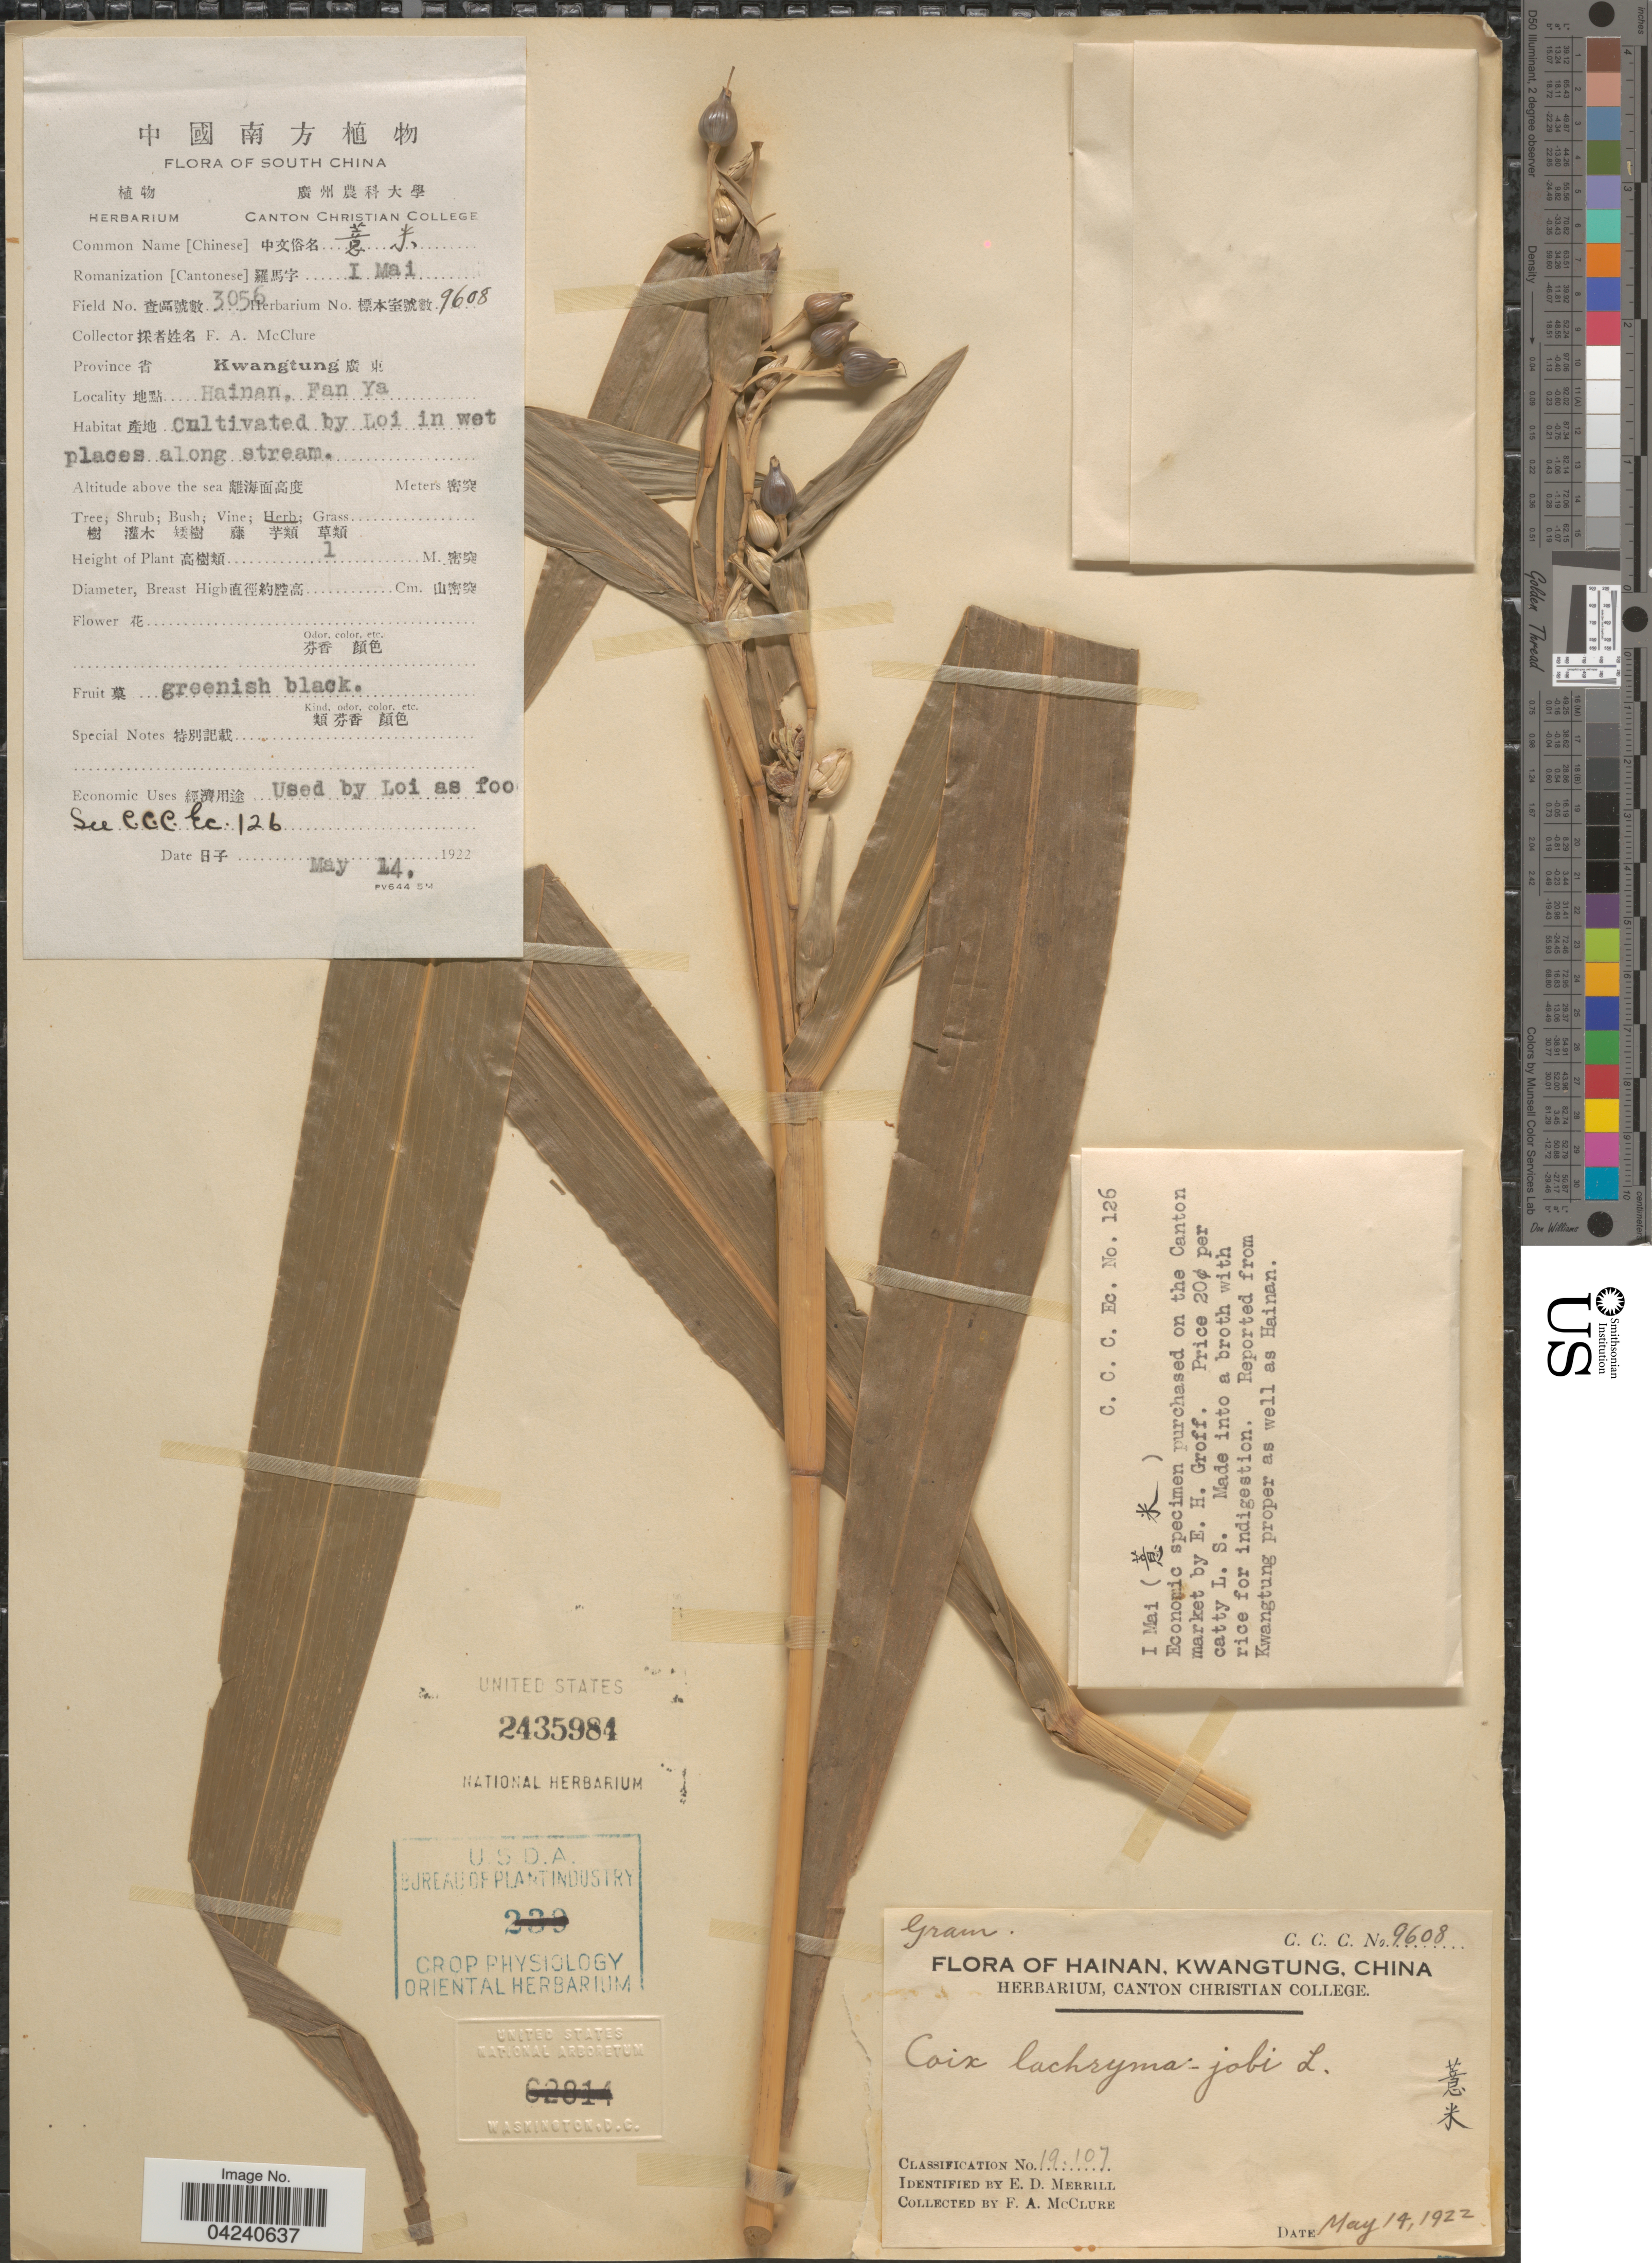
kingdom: Plantae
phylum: Tracheophyta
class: Liliopsida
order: Poales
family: Poaceae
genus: Coix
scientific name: Coix lacryma-jobi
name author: L.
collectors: F. A. McClure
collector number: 3056/9608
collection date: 1922-05-14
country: China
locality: South China. Province [Foreign script] Kwangtung [Foreign script]. Hainan, Fan Ya. By Loi[unsure placement].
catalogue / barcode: US 2435984